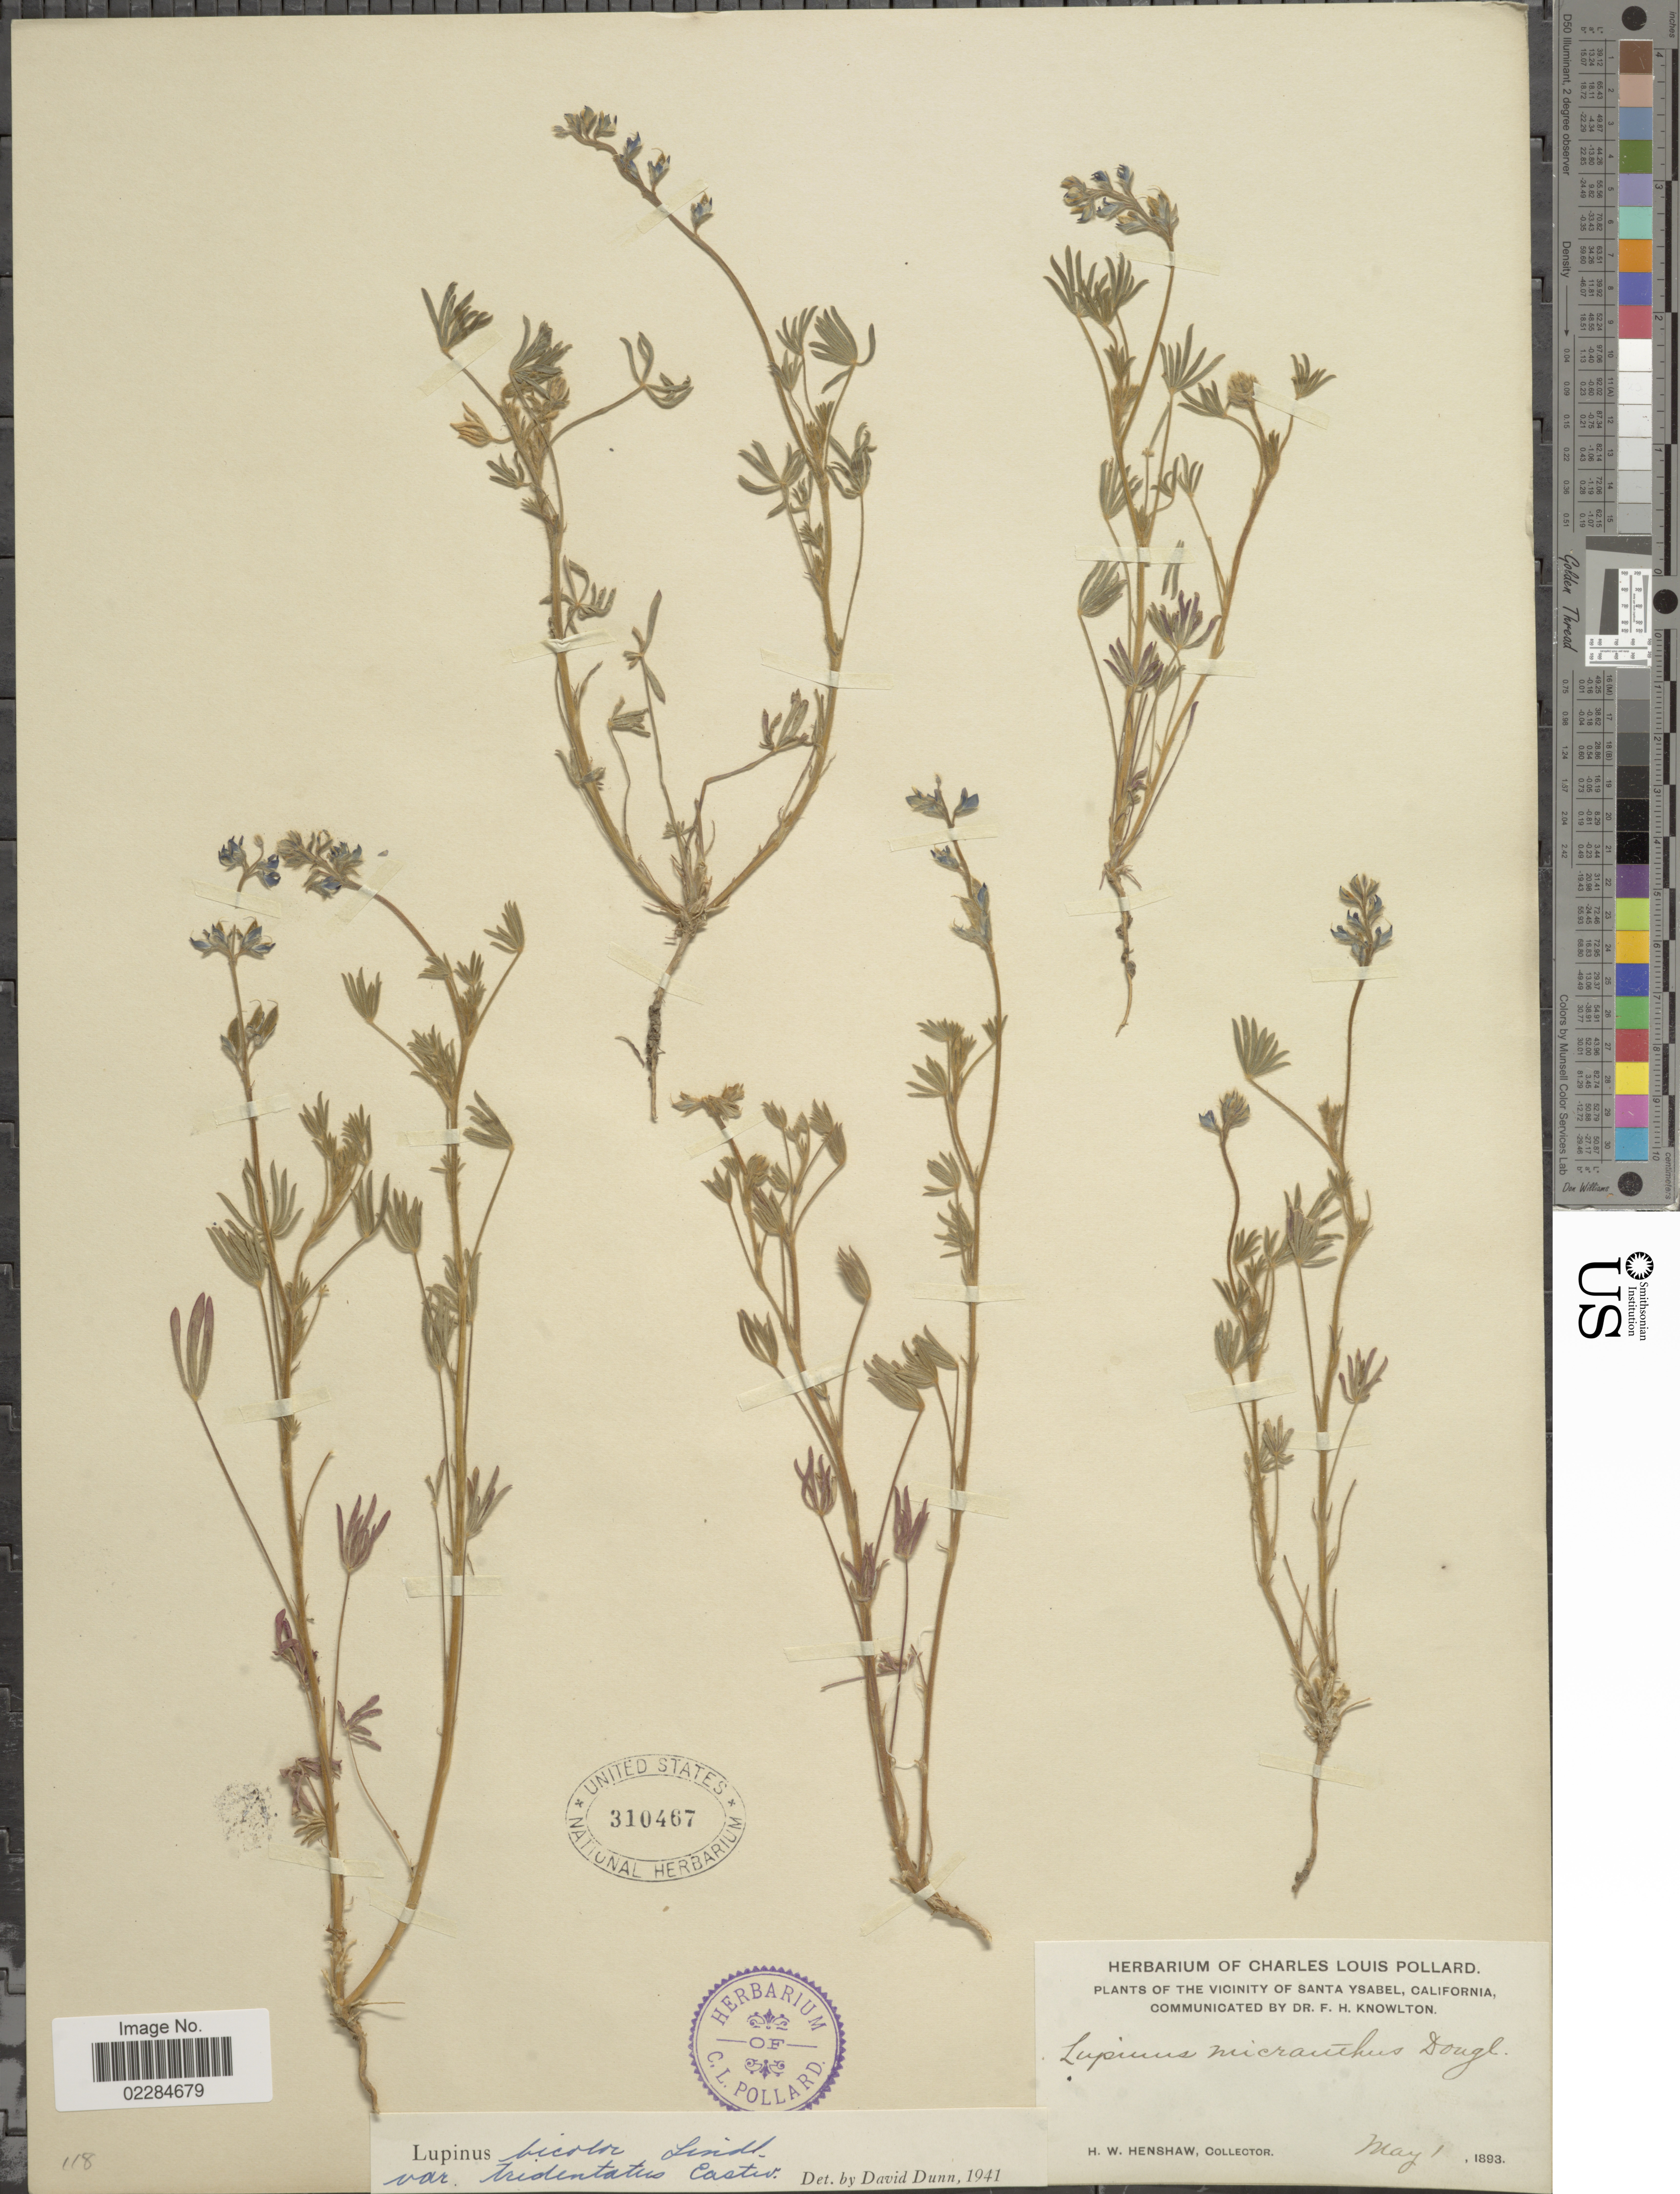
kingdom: Plantae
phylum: Tracheophyta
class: Magnoliopsida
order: Fabales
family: Fabaceae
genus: Lupinus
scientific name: Lupinus bicolor var. tridentatus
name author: Lindl.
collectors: H. Henshaw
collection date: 1893-05-01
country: United States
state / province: California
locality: Vicinity of Santa Ysabel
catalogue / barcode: US 310467